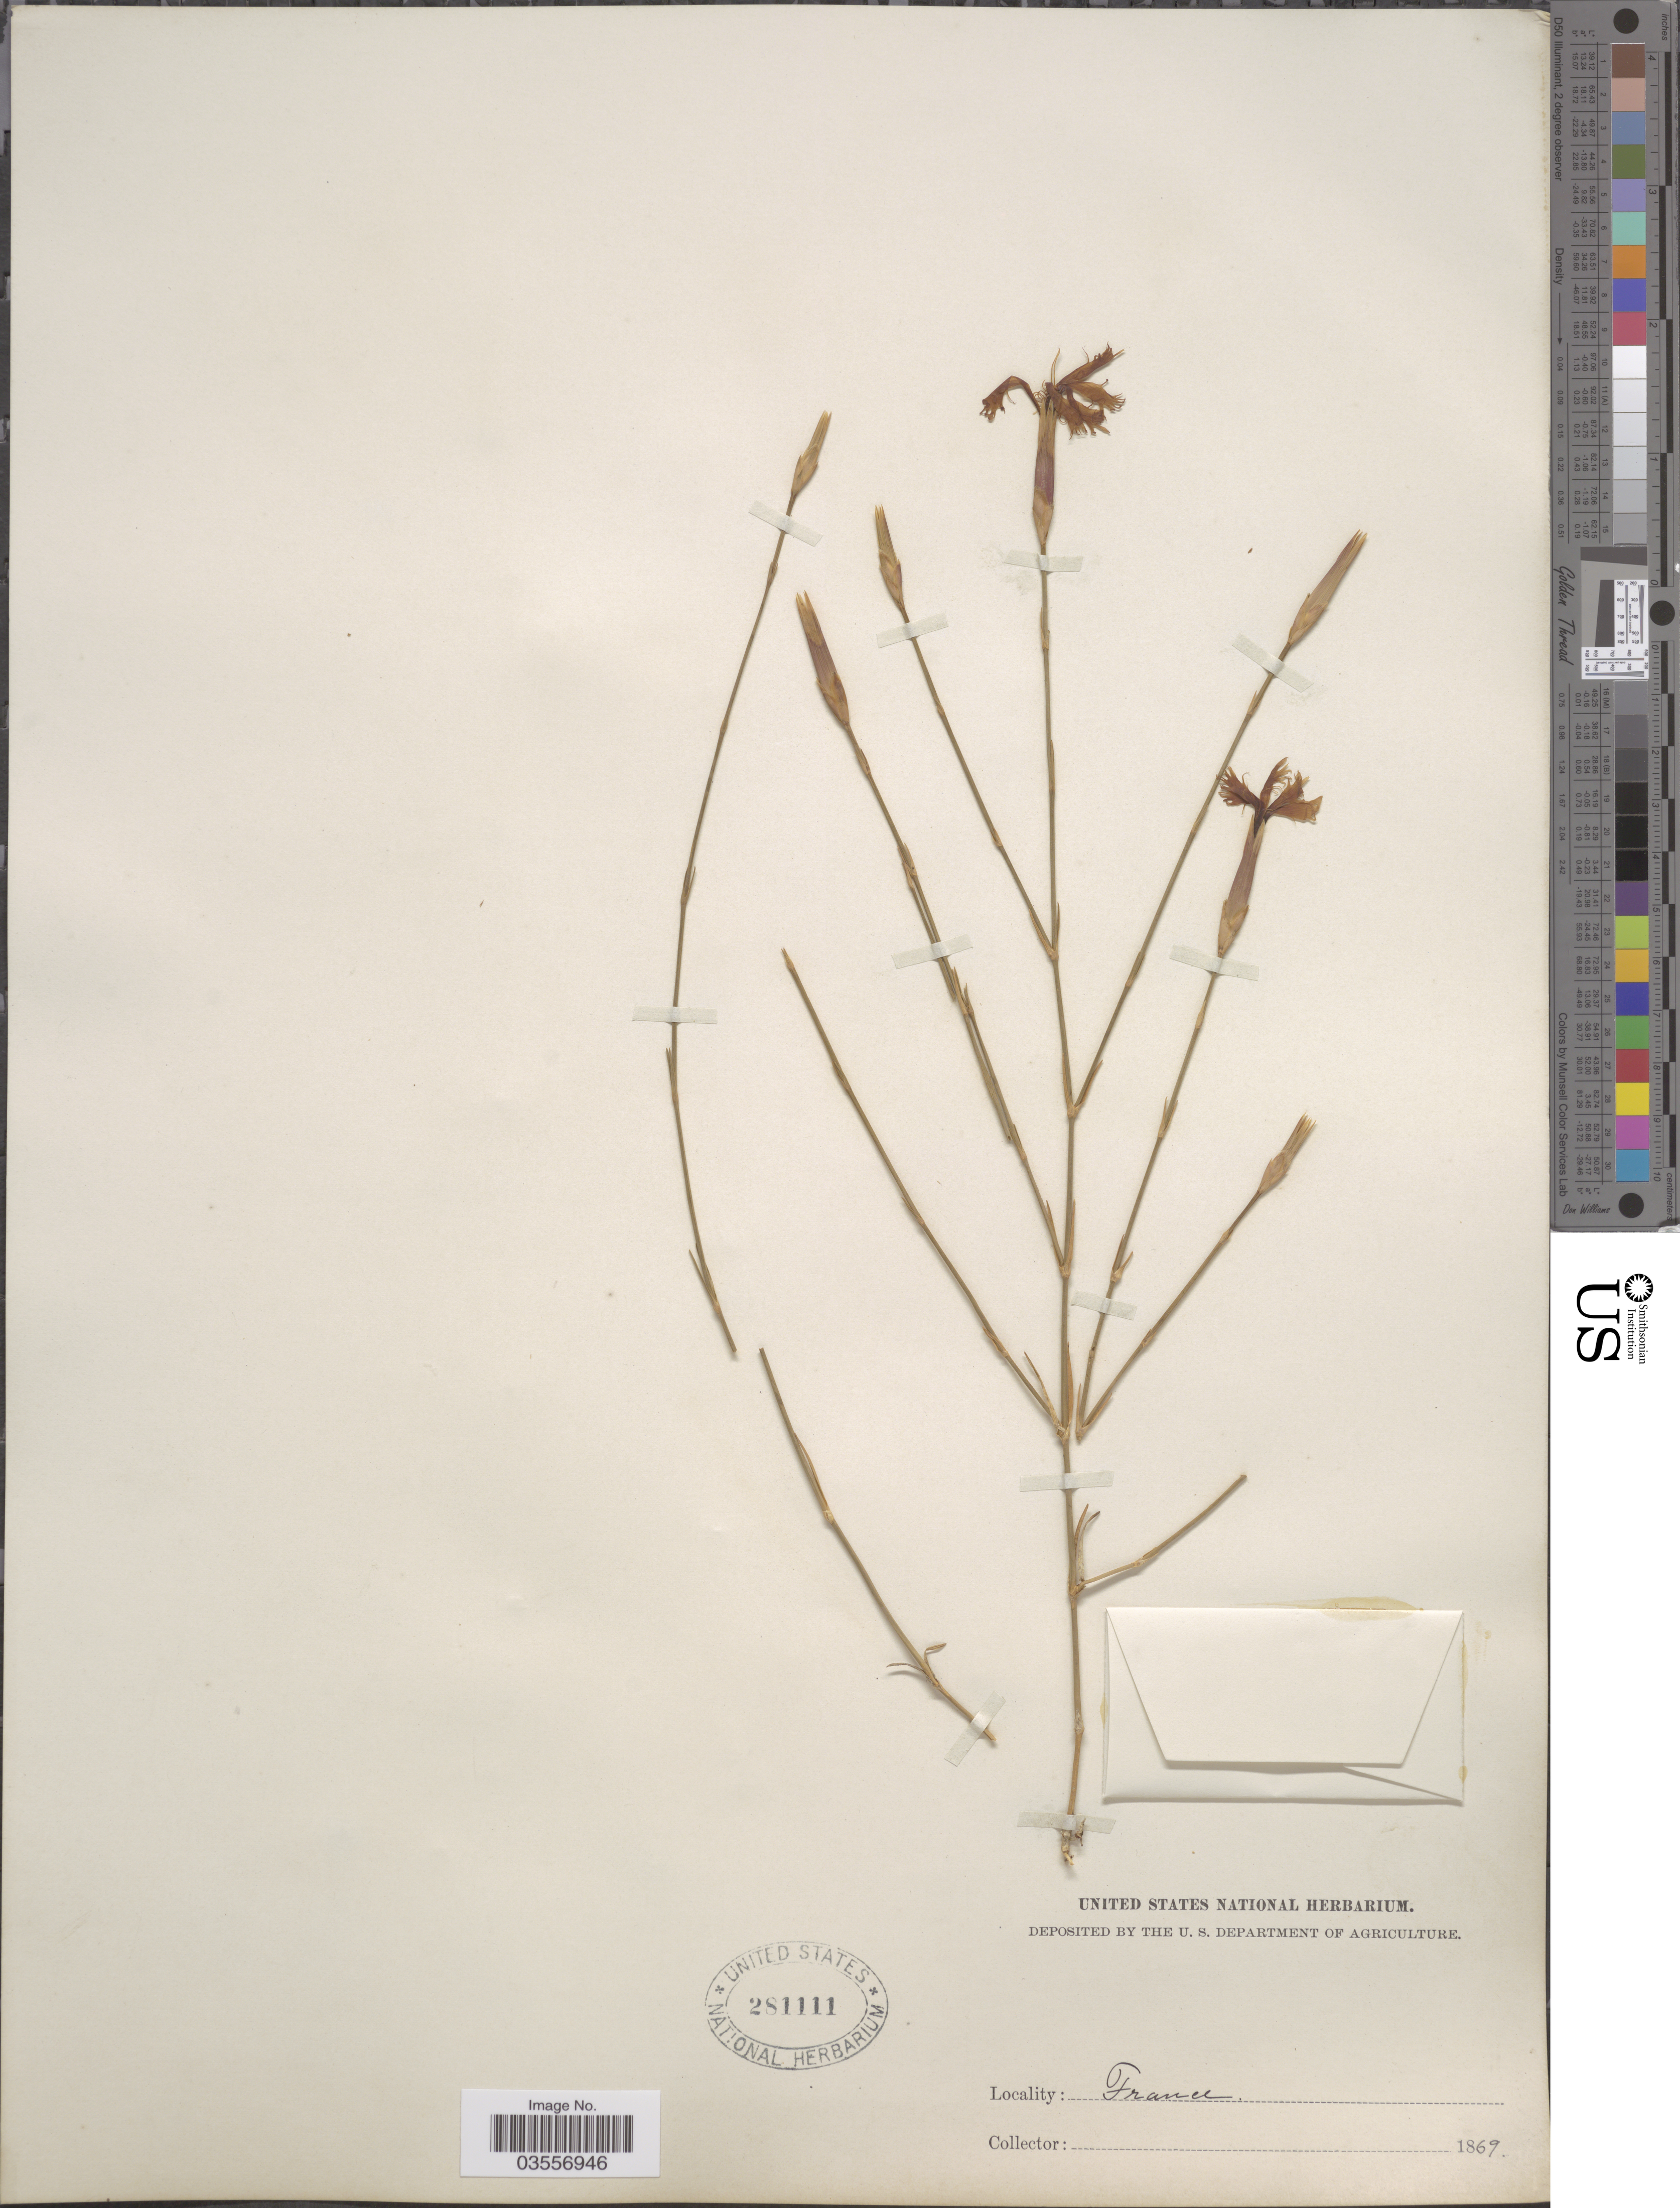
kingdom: Plantae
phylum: Tracheophyta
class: Magnoliopsida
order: Caryophyllales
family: Caryophyllaceae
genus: Dianthus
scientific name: Dianthus sp.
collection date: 1869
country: France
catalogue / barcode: US 281111